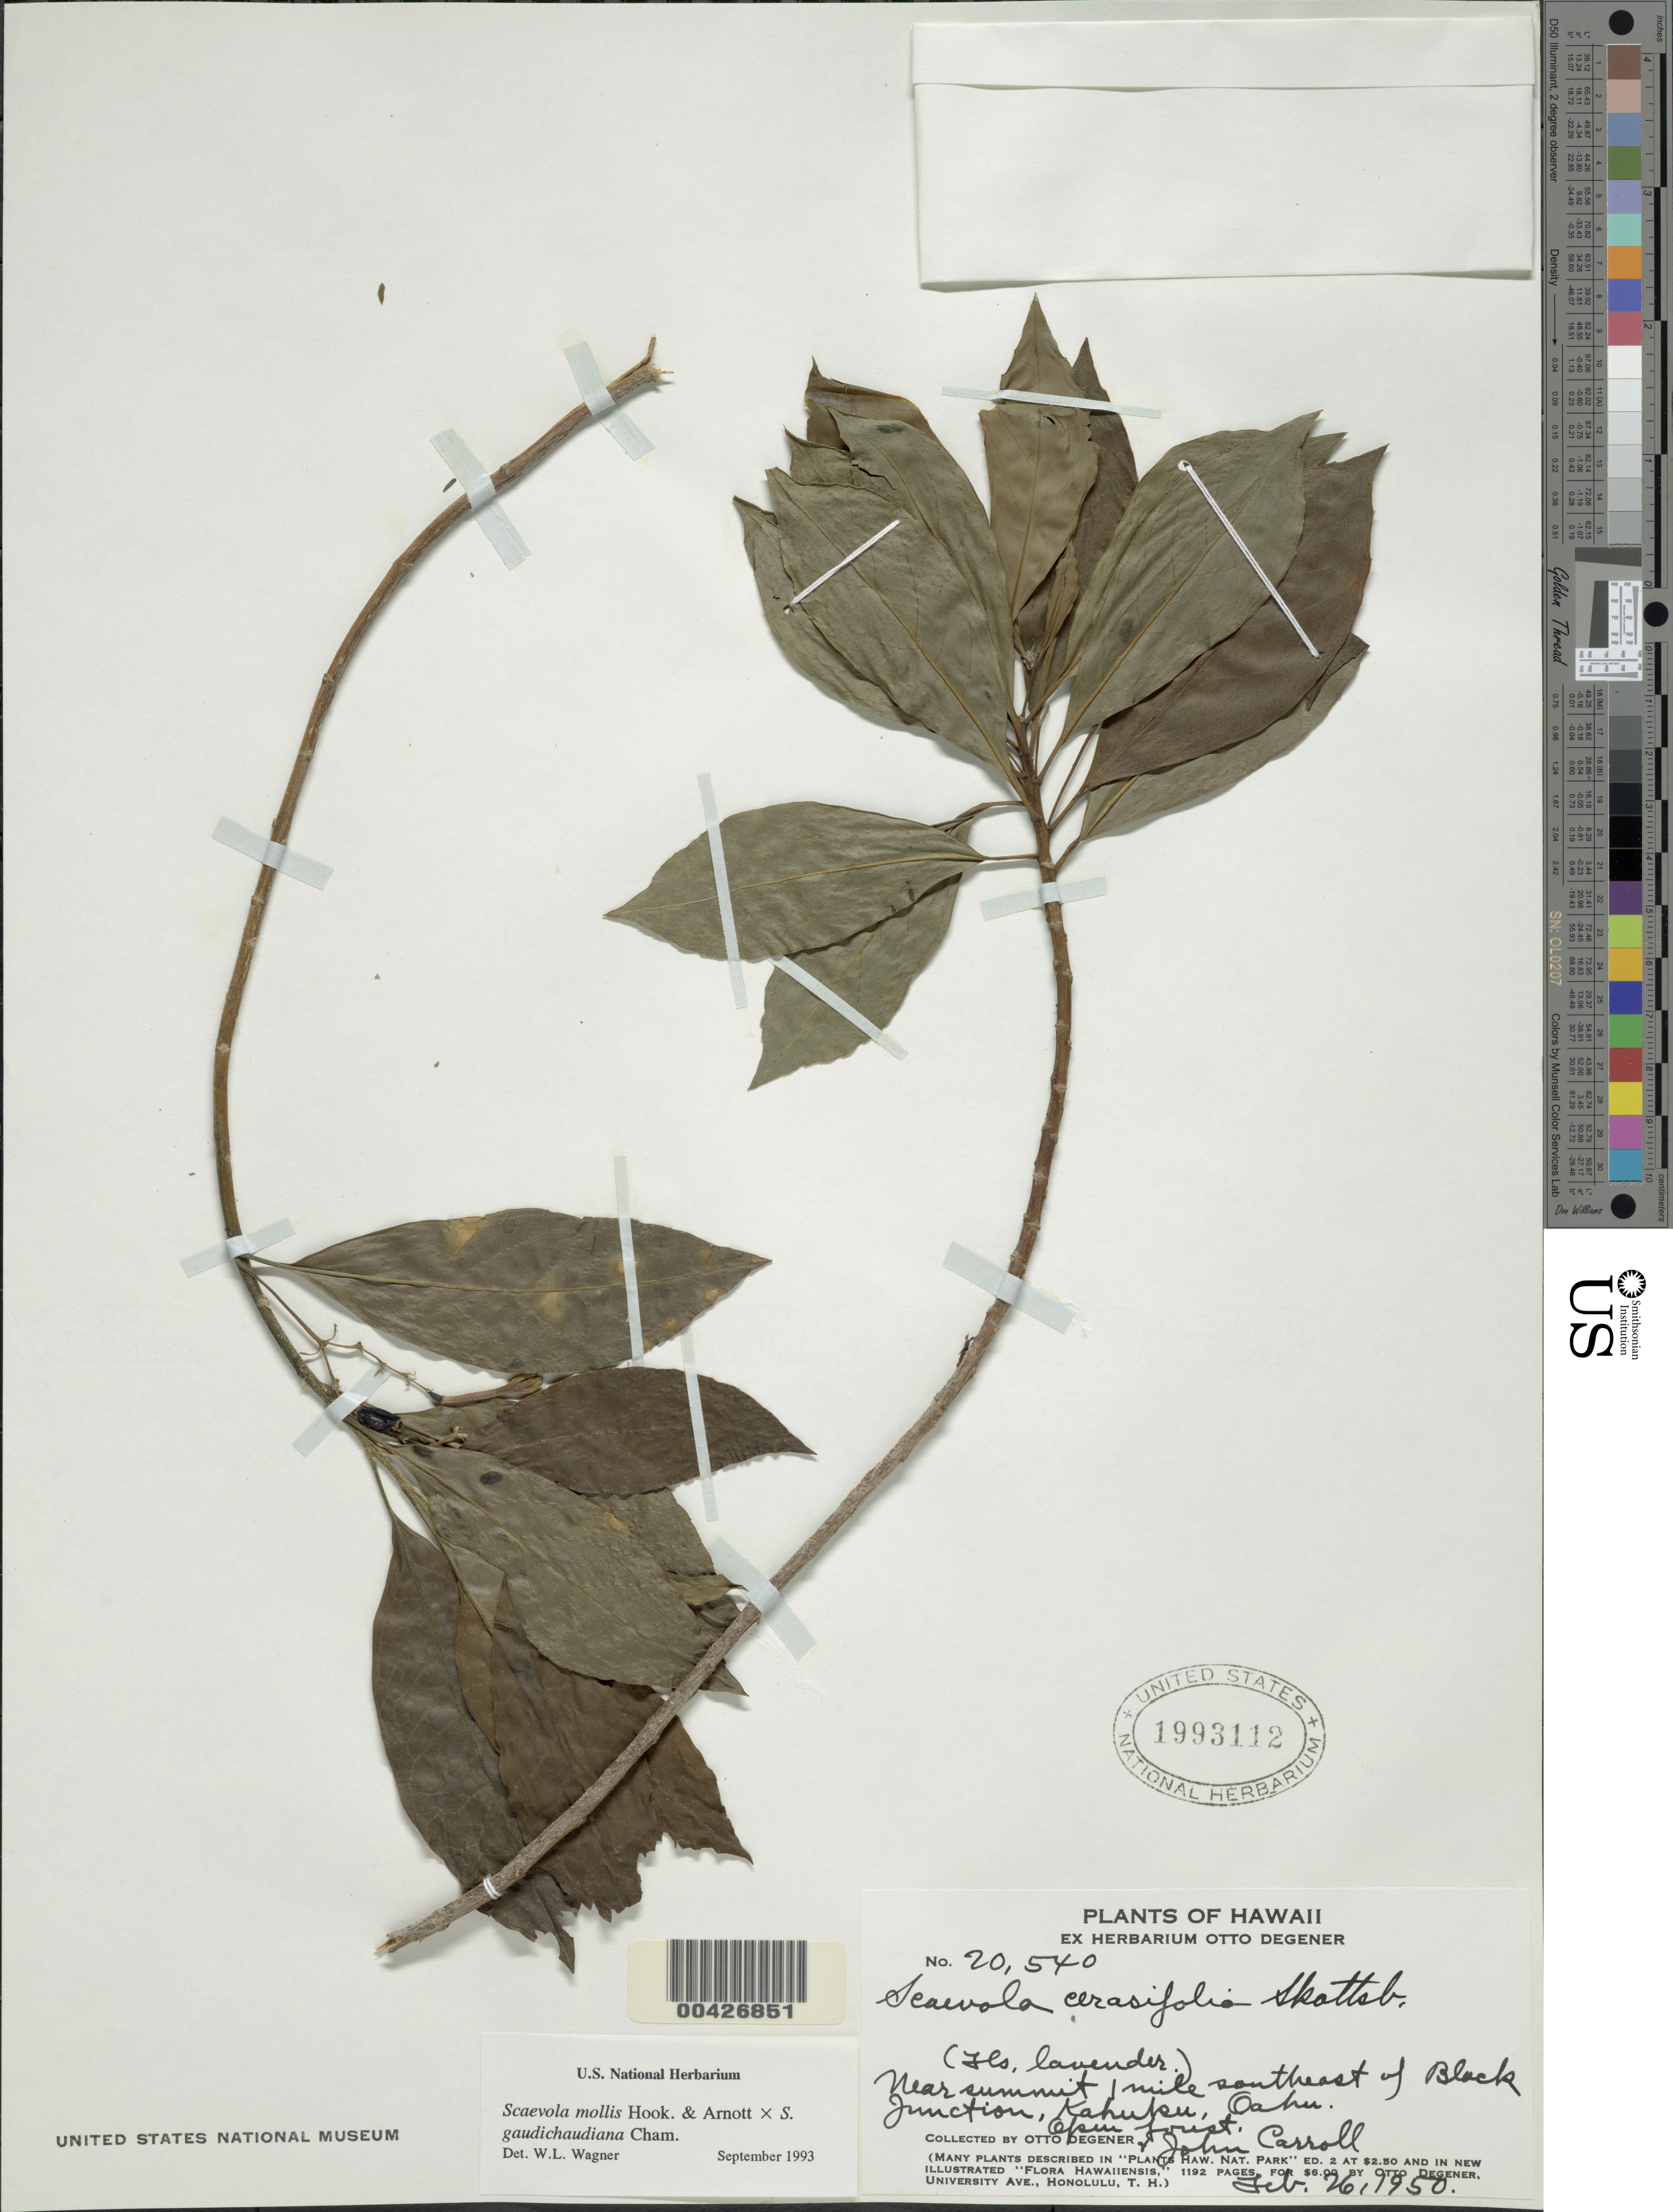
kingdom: Plantae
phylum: Tracheophyta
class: Magnoliopsida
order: Asterales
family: Goodeniaceae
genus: Scaevola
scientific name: Scaevola gaudichaudiana x S. mollis Hook. & Arn.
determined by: Wagner, W. L., (BOT), Smithsonian Institution - National Museum of Natural History (UNITED STATES)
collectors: O. Degener & J. Carroll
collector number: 20540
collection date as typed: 26 Feb 1950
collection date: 1950-02-26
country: United States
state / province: Hawaii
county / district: Honolulu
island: Oahu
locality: Near summit 1 mile southeast of Black Junction, Kahuku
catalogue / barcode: US 1993112